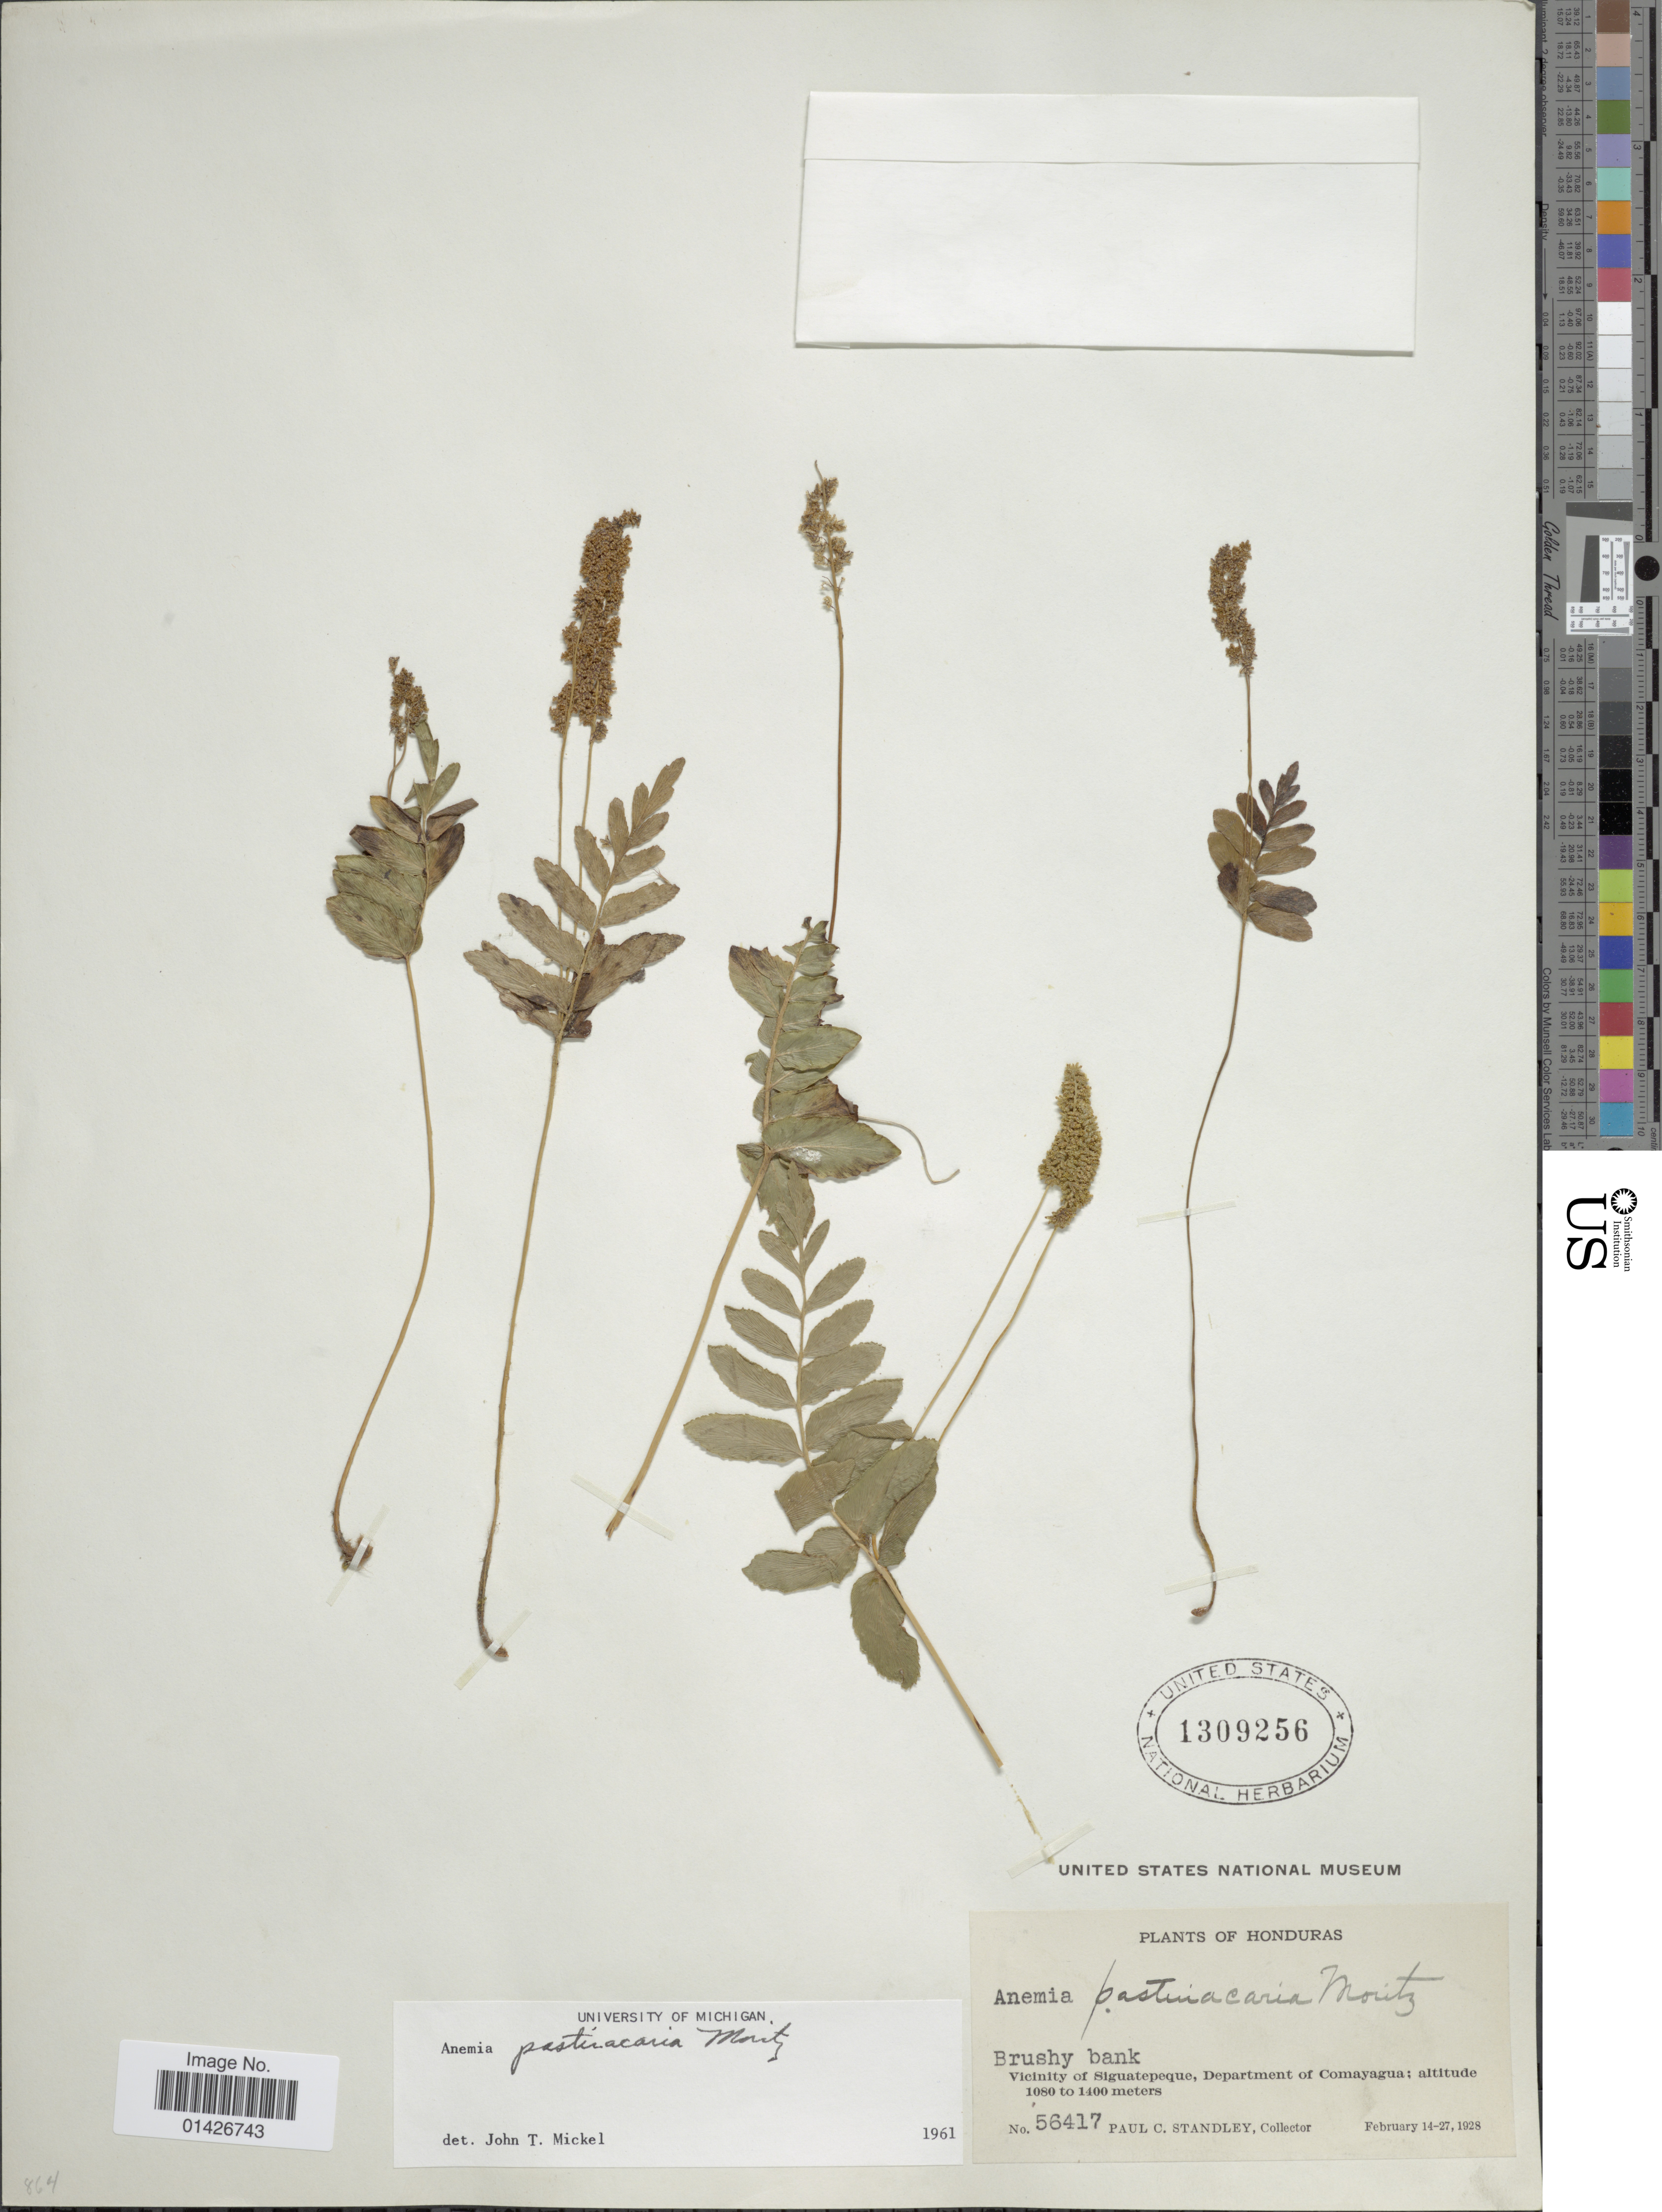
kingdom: Plantae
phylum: Tracheophyta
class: Polypodiopsida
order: Schizaeales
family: Anemiaceae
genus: Anemia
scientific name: Anemia pastinacaria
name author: Moritz ex Prantl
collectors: P. C. Standley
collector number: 56417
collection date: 1928-02-14/1928-02-27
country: Honduras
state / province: Comayagua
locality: Brushy bank, Vicinity of Siguatepeque, Department of Comayagua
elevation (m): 1080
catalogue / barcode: US 1309256